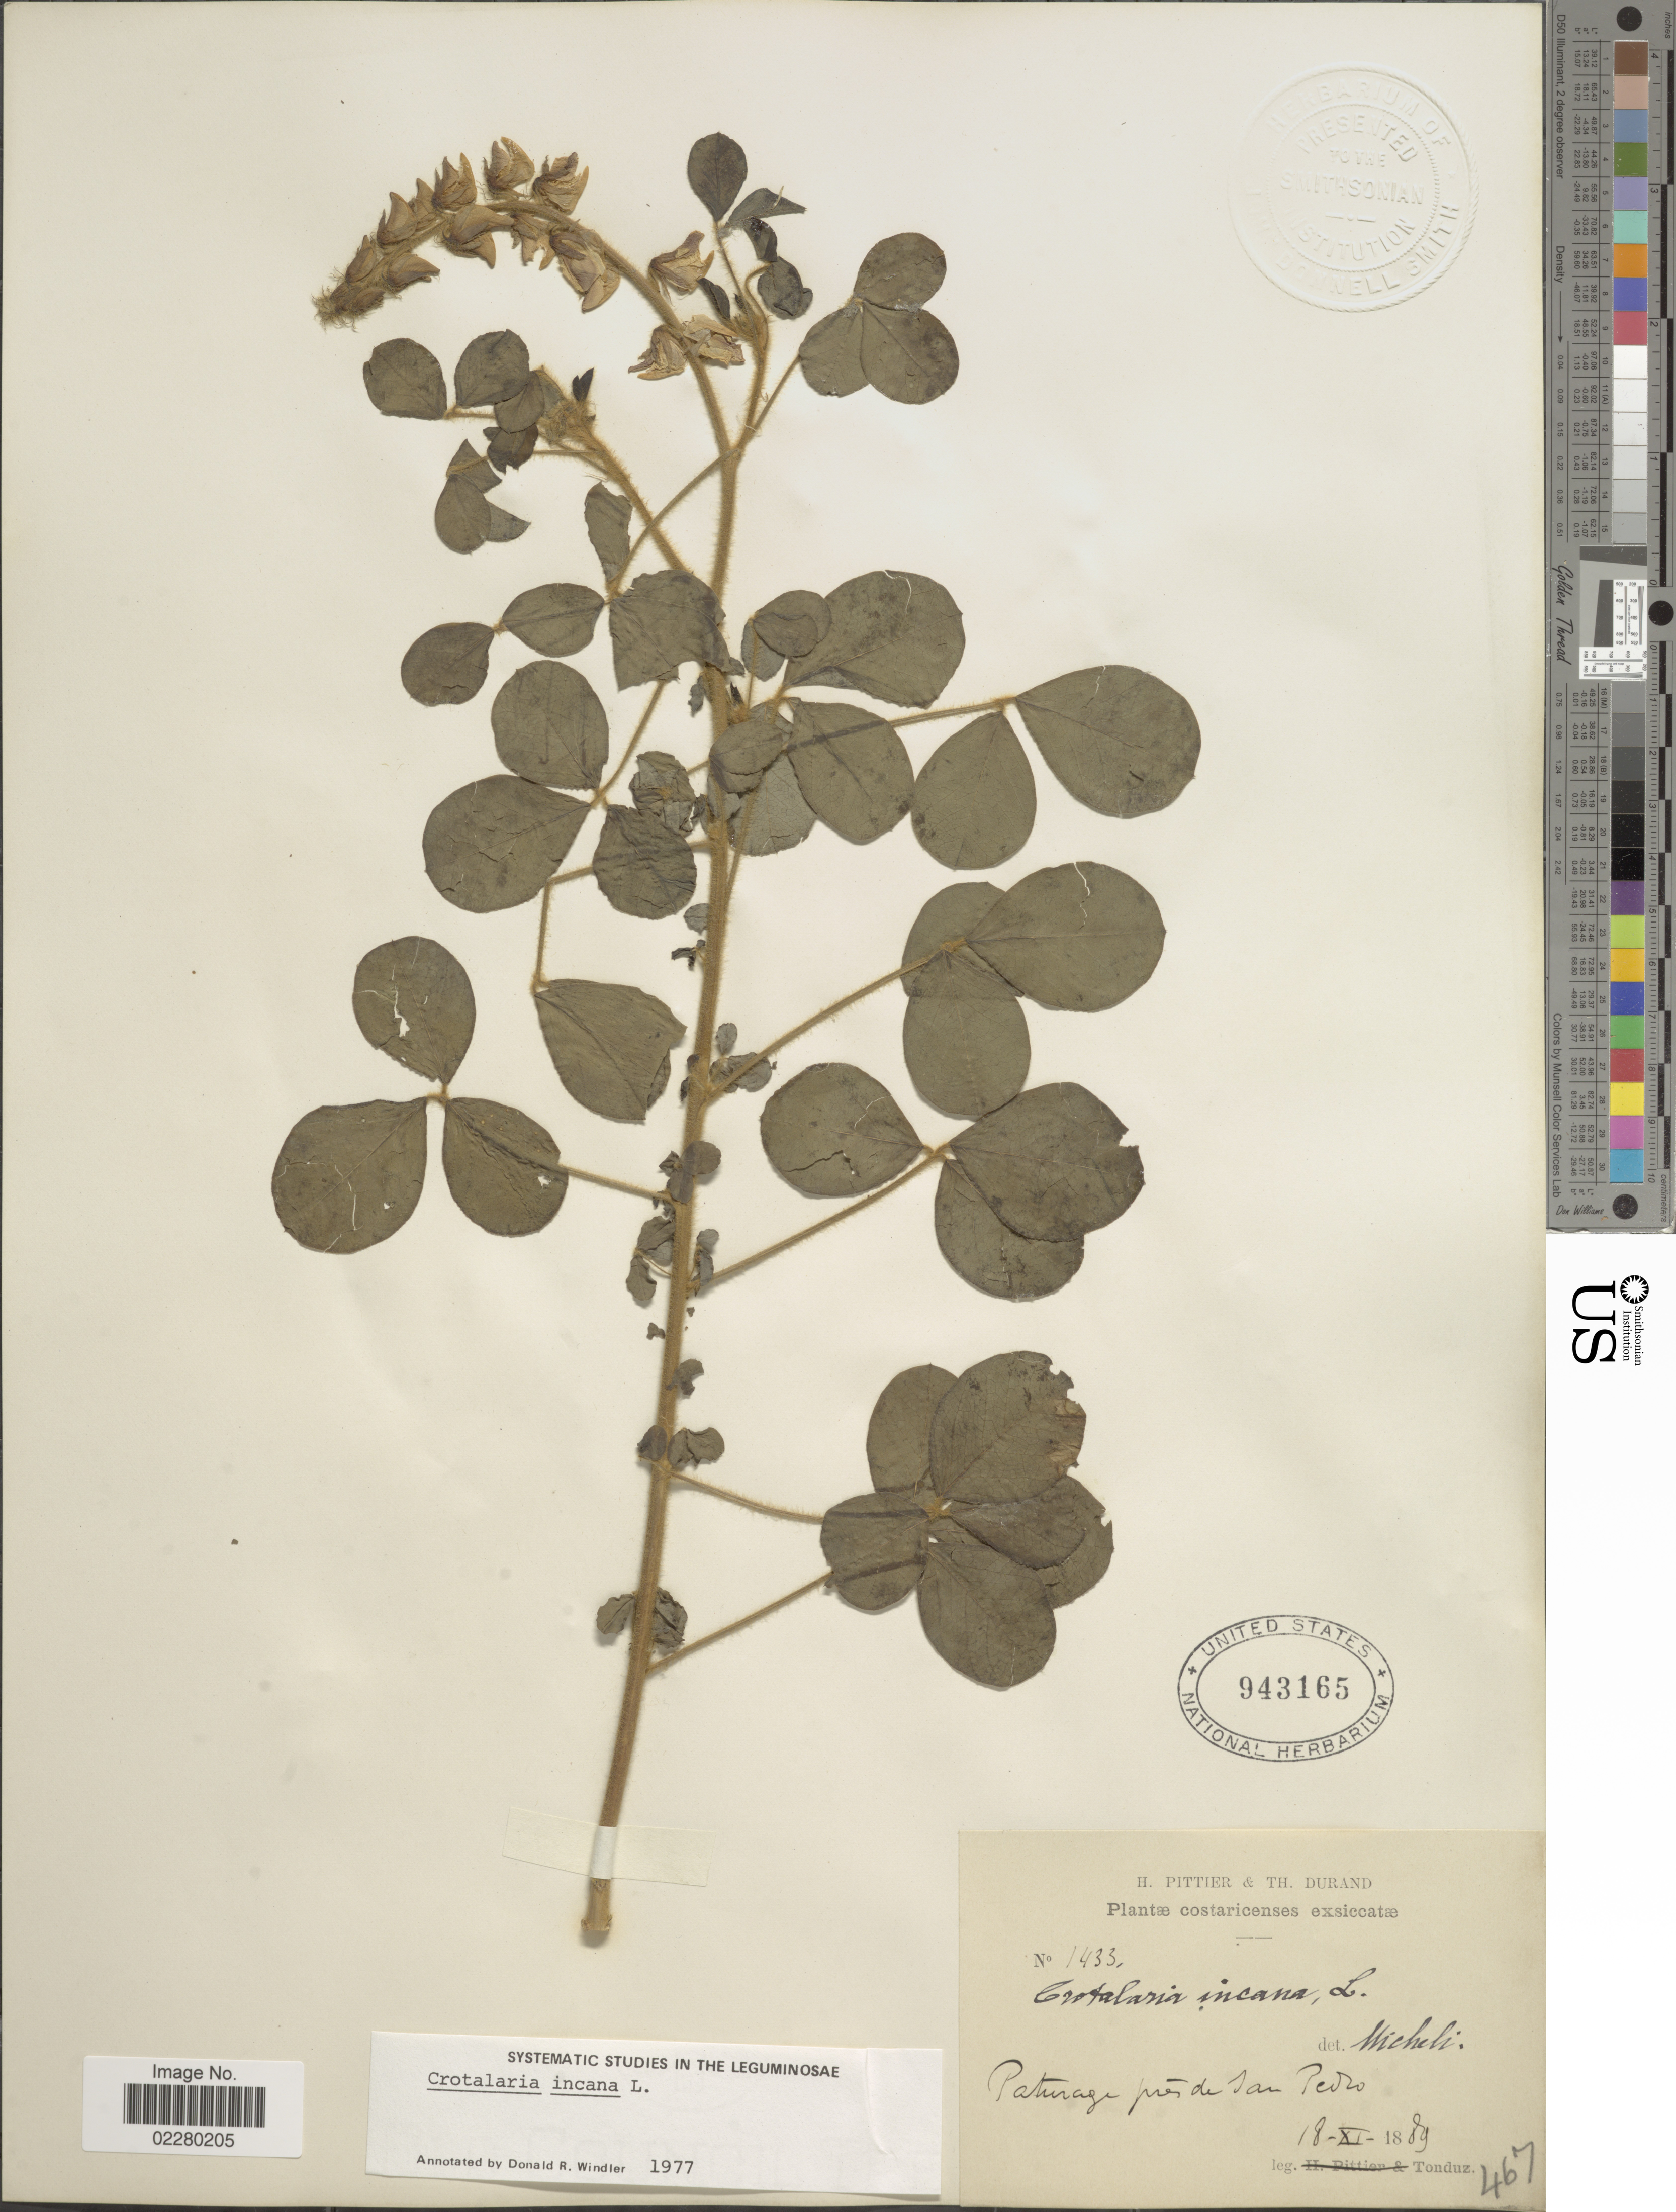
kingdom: Plantae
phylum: Tracheophyta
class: Magnoliopsida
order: Fabales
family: Fabaceae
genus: Crotalaria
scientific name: Crotalaria incana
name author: L.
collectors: H. F. Pittier & T. Durand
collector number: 1433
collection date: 1889-11-18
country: Costa Rica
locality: Paturage près de San Pedro [pasture near San Pedro]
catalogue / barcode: US 943165